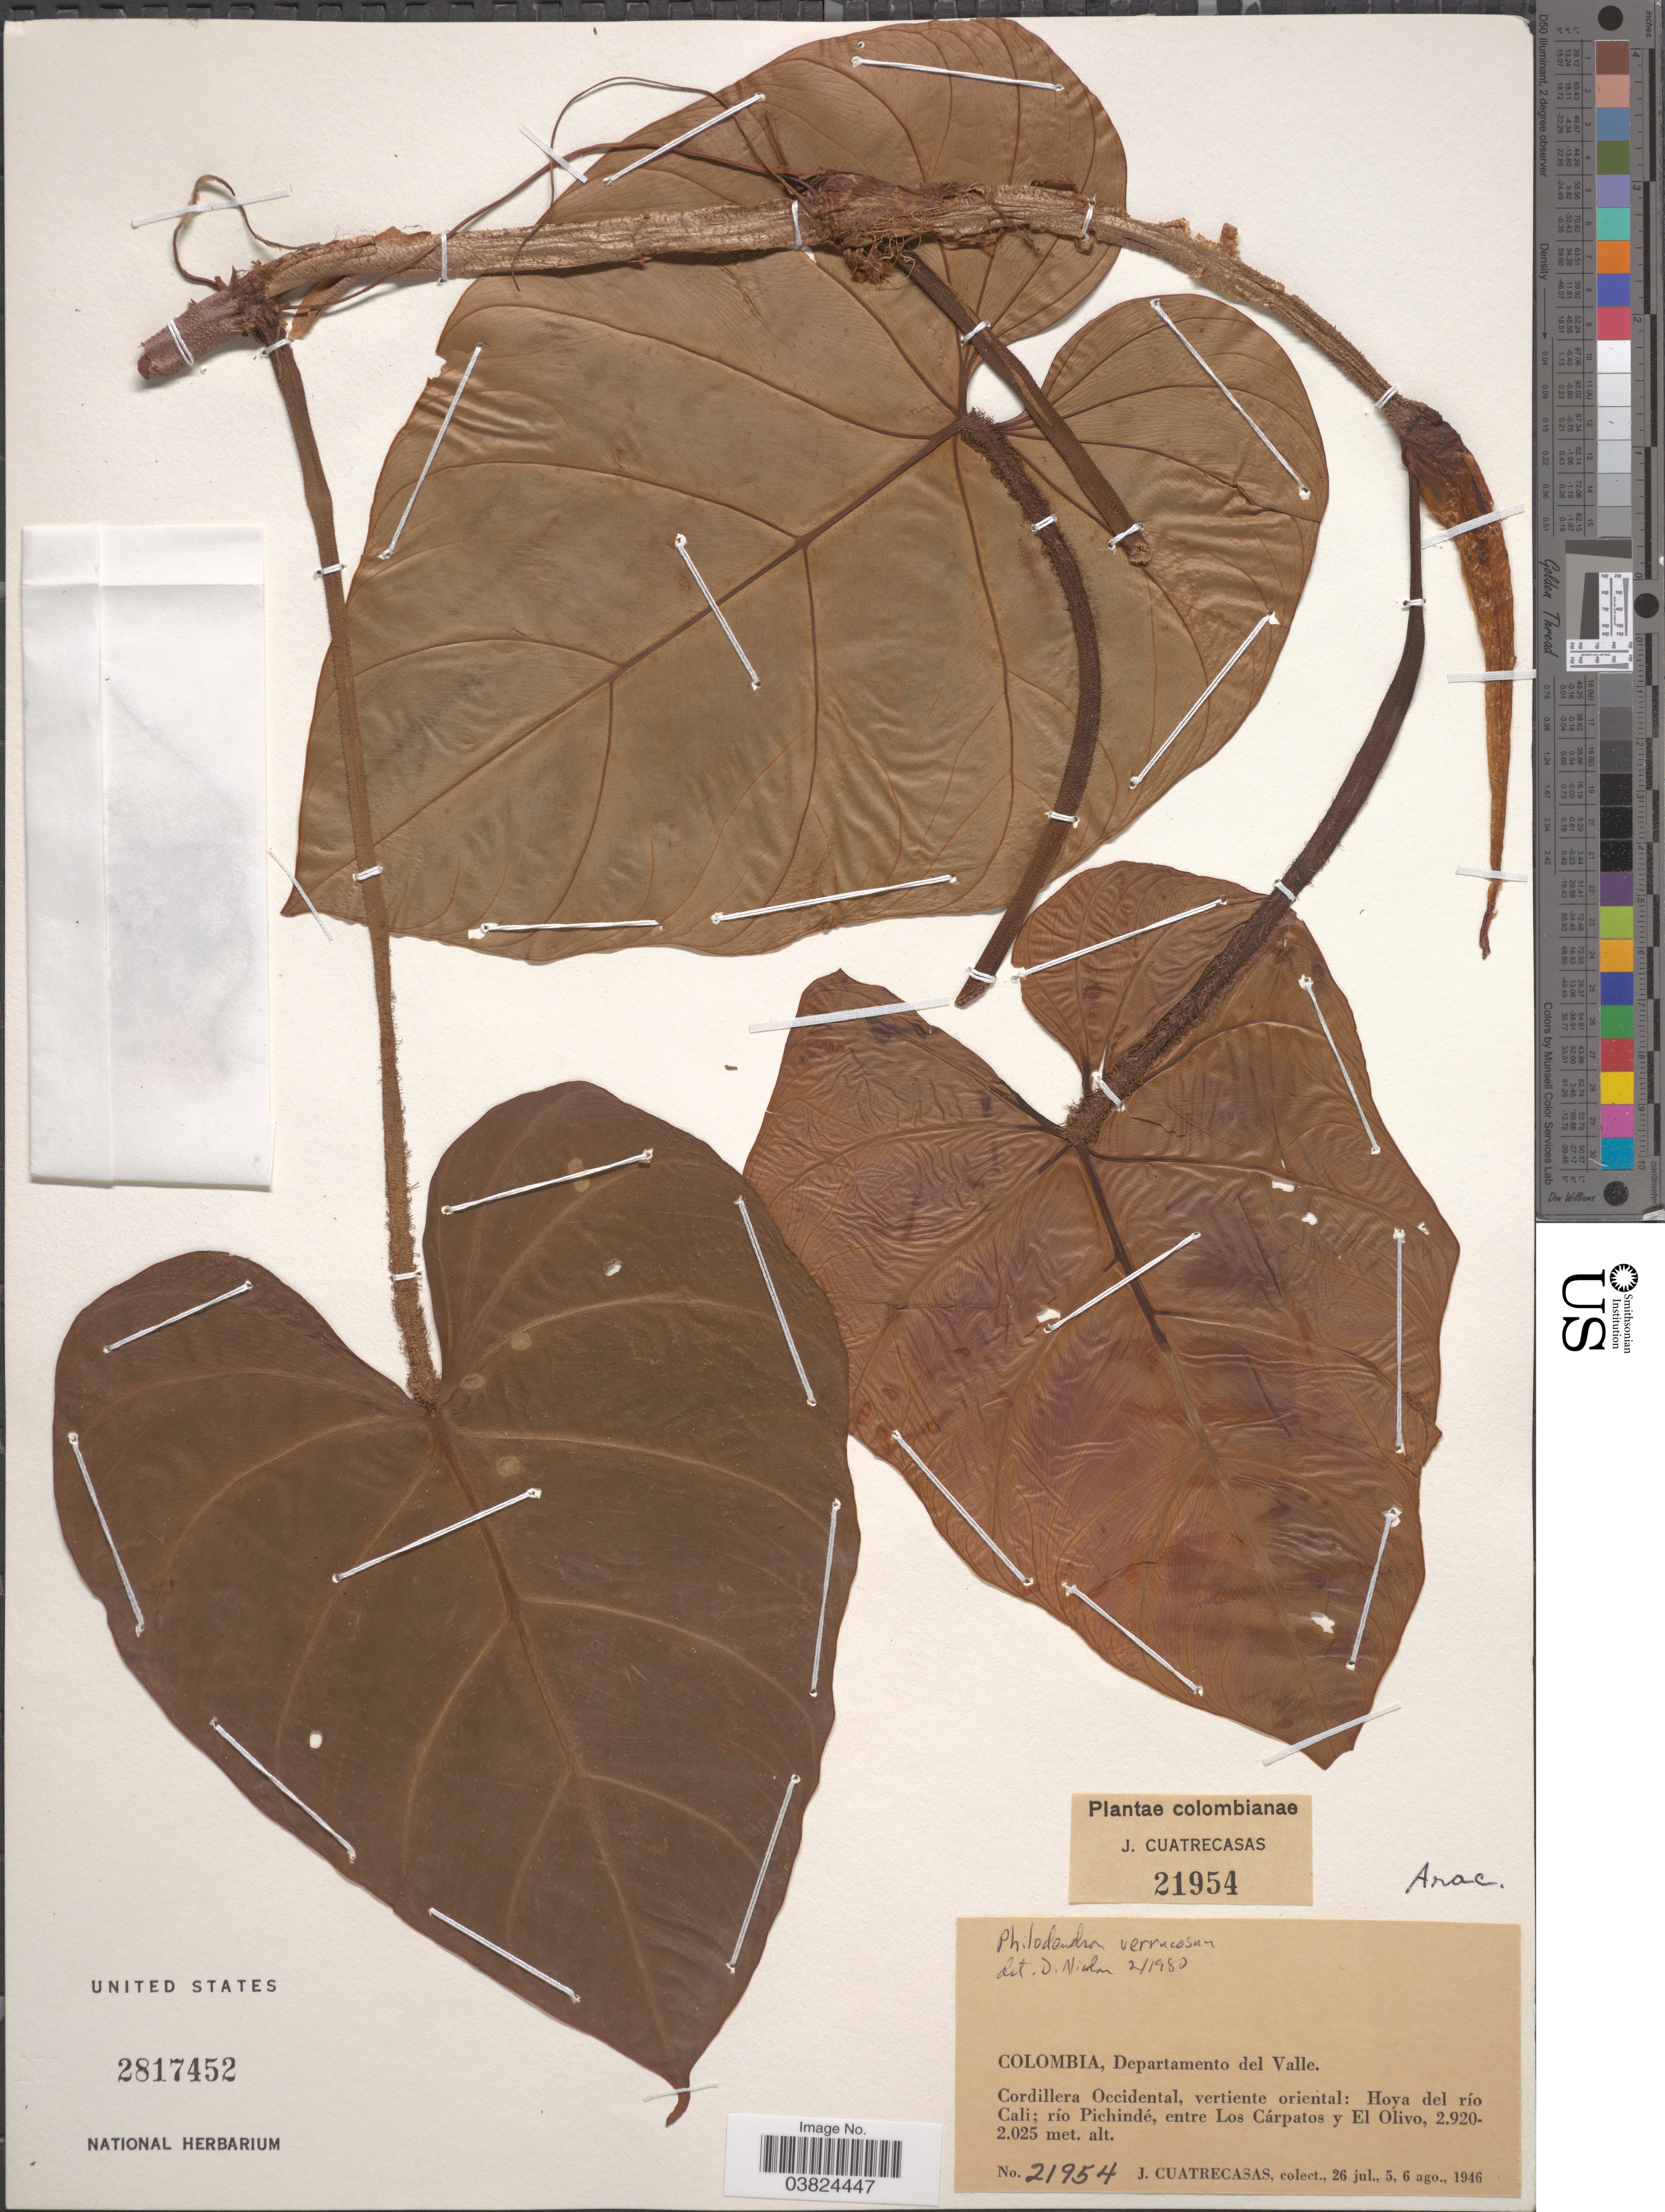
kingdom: Plantae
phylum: Tracheophyta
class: Liliopsida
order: Alismatales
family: Araceae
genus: Philodendron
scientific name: Philodendron verrucosum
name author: L. Mathieu ex Schott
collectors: J. Cuatrecasas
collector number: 21954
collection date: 1946-07-26/1946-08-06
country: Colombia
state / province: Valle del Cauca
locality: Departamento del Valle. Cordillera Occidental, vertiente oriental: Hoya del río Cali; río Pichindé, entre Los Cárpatos y El Olivo.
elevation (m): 2025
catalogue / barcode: US 2817452